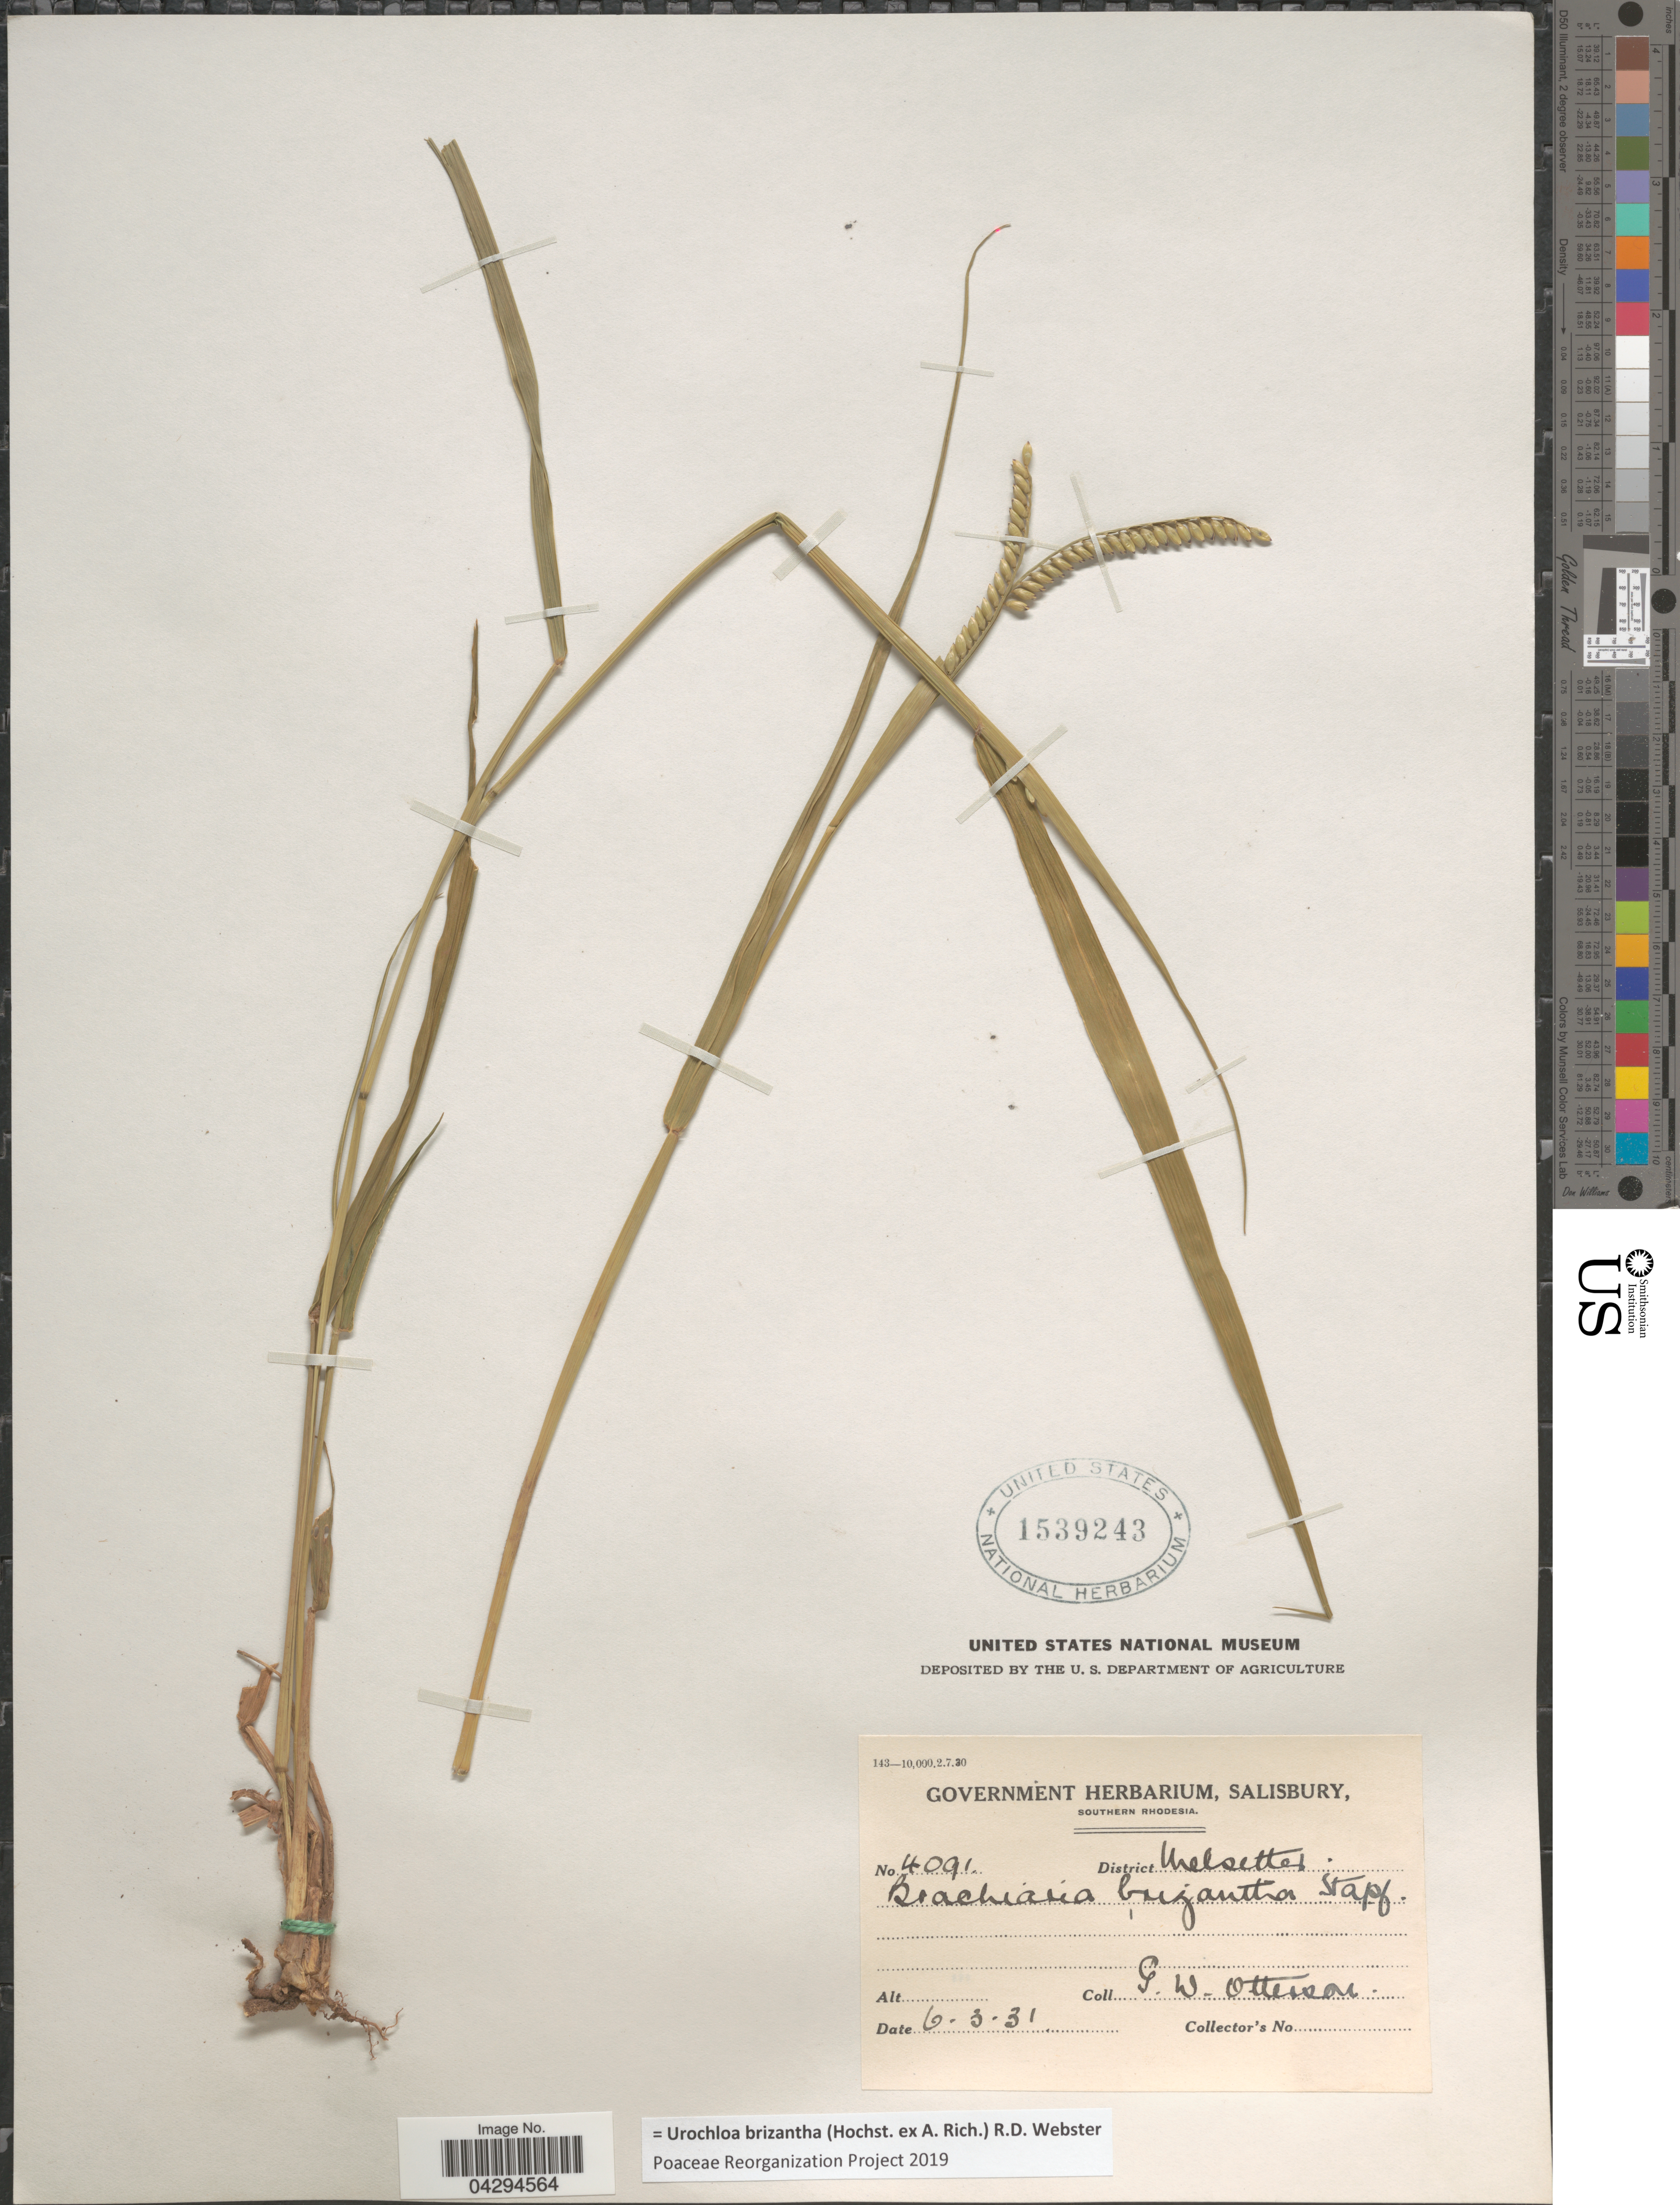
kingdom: Plantae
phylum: Tracheophyta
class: Liliopsida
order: Poales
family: Poaceae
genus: Urochloa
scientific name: Urochloa brizantha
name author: (Hochst. ex A. Rich.) R.D. Webster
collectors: G. Otterson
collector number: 4091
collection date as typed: Transcribed d/m/y: 6/3/31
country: Zimbabwe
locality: District Melsetter.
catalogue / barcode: US 1539243